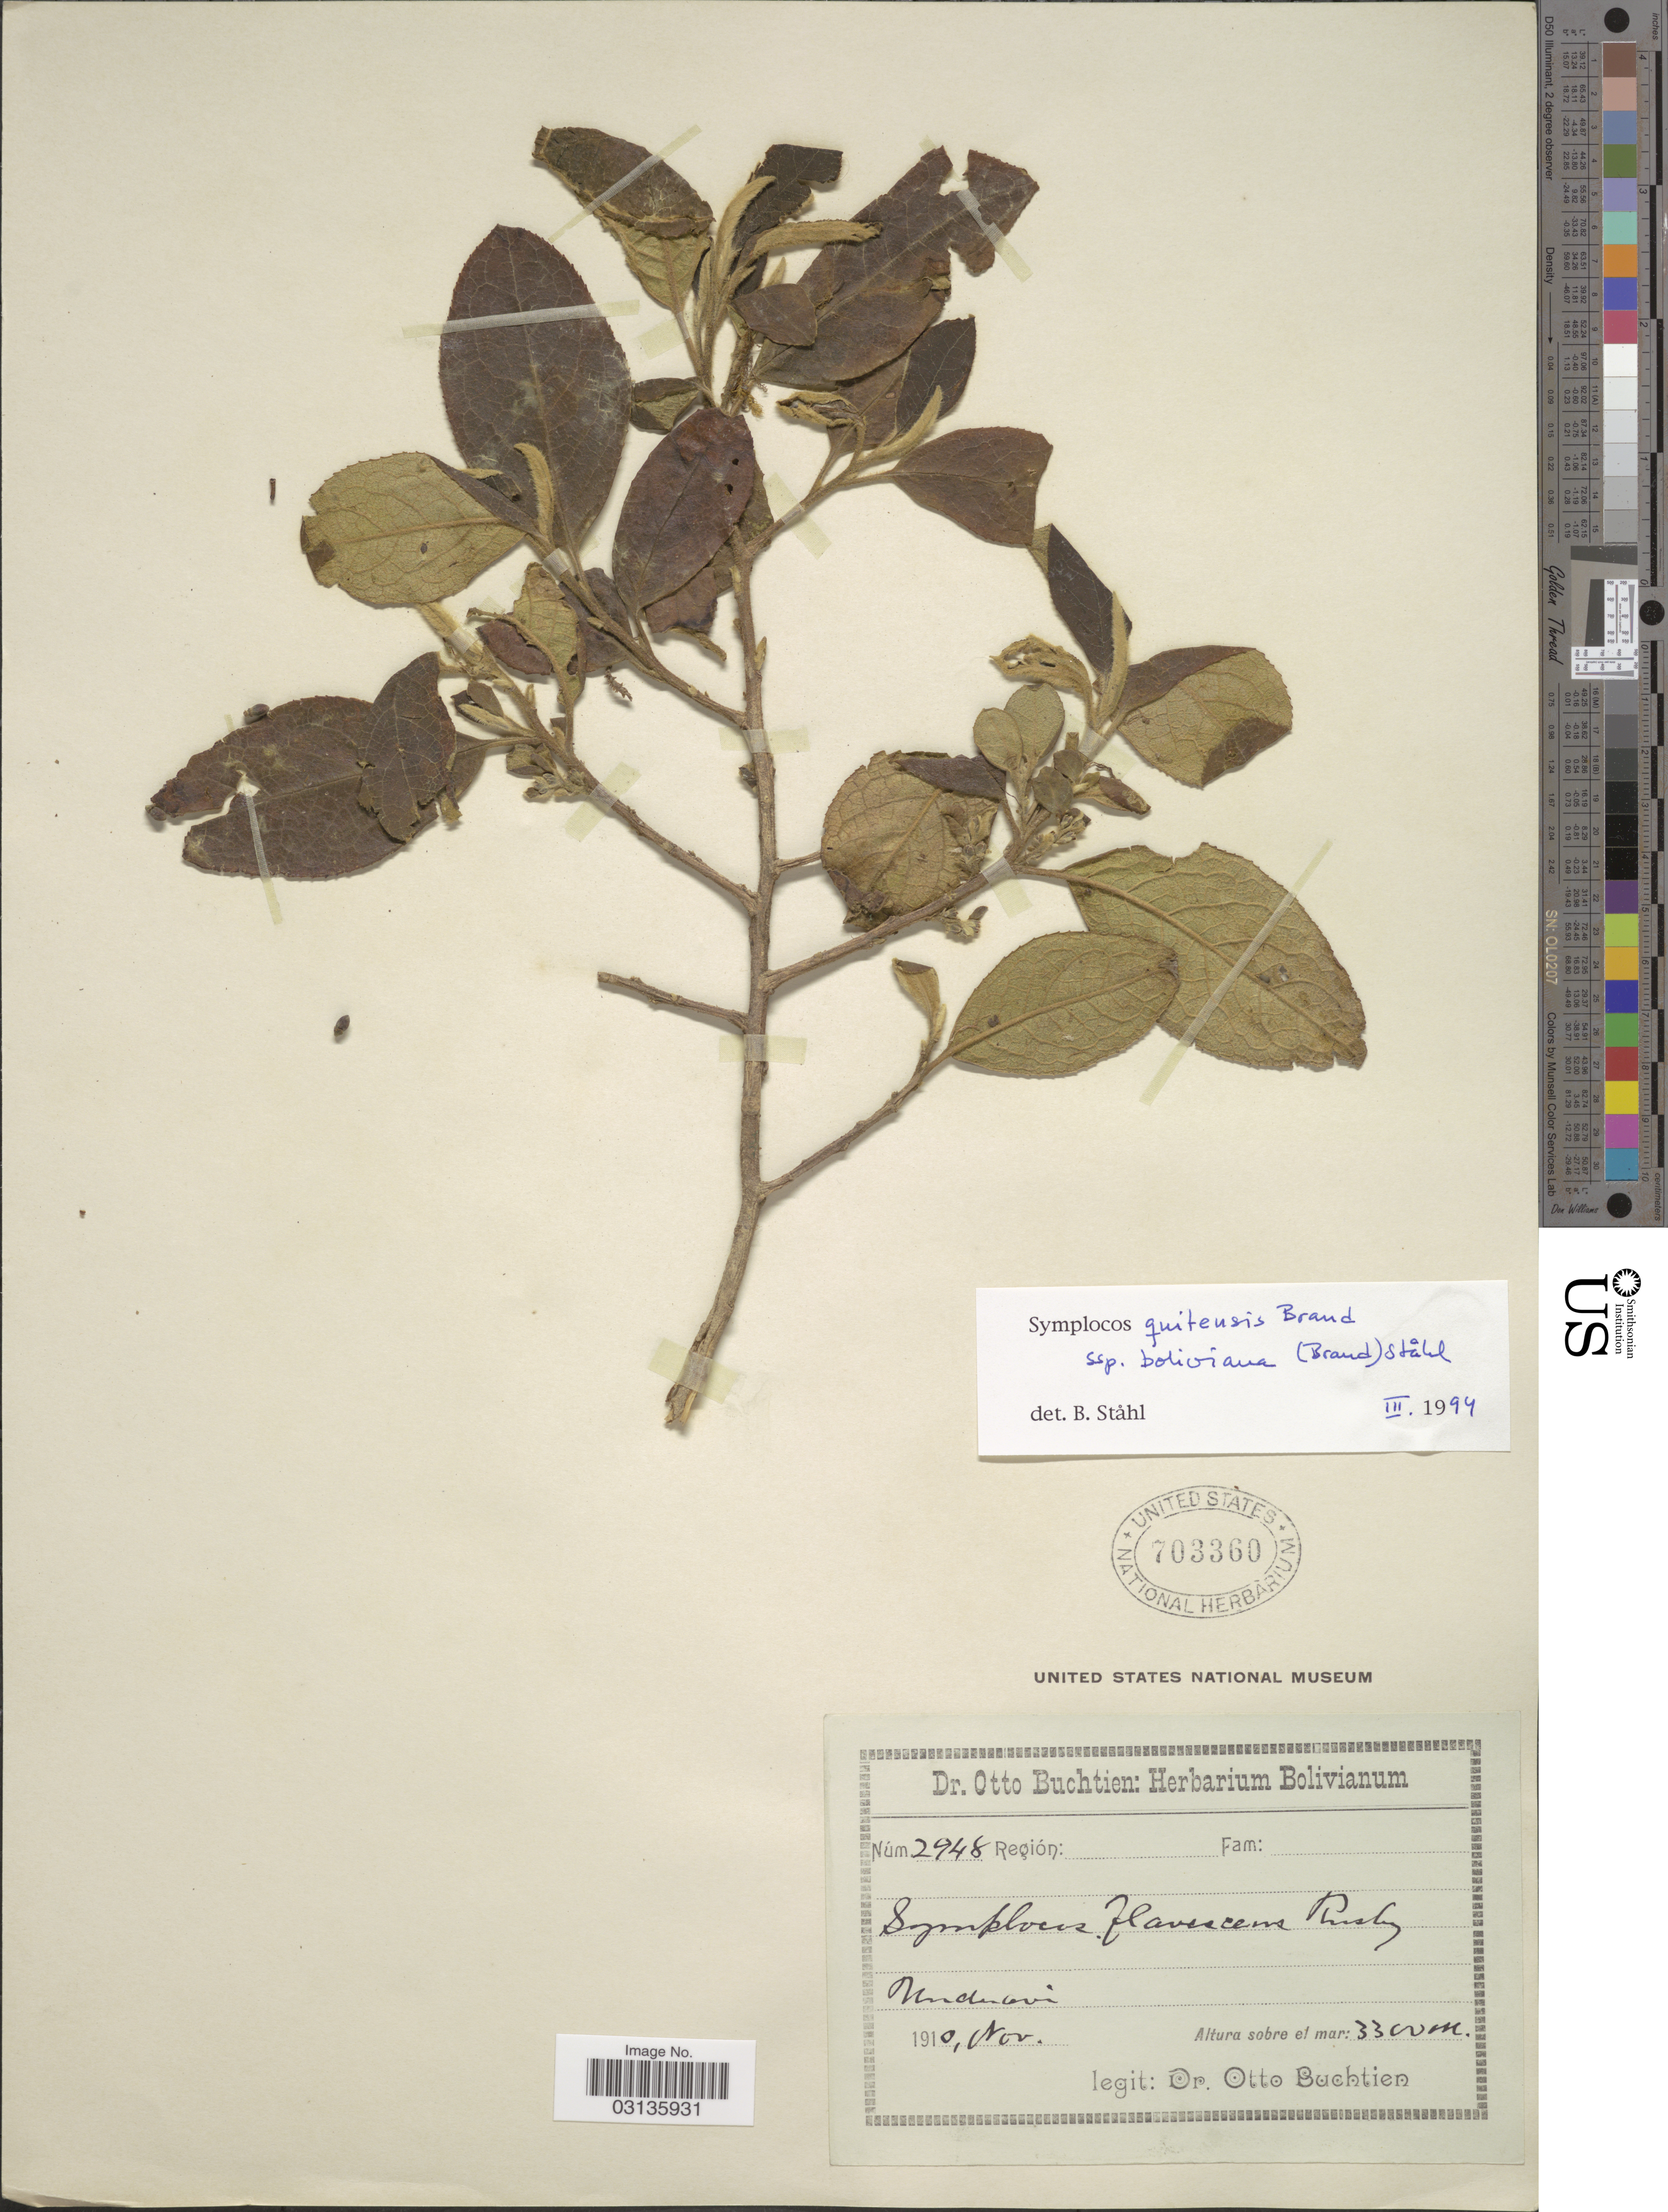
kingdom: Plantae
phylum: Tracheophyta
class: Magnoliopsida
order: Ericales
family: Symplocaceae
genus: Symplocos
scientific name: Symplocos quitensis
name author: Brand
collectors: O. Buchtien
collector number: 2948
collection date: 1910-11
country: Bolivia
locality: Unduavi.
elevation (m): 3300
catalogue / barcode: US 703360